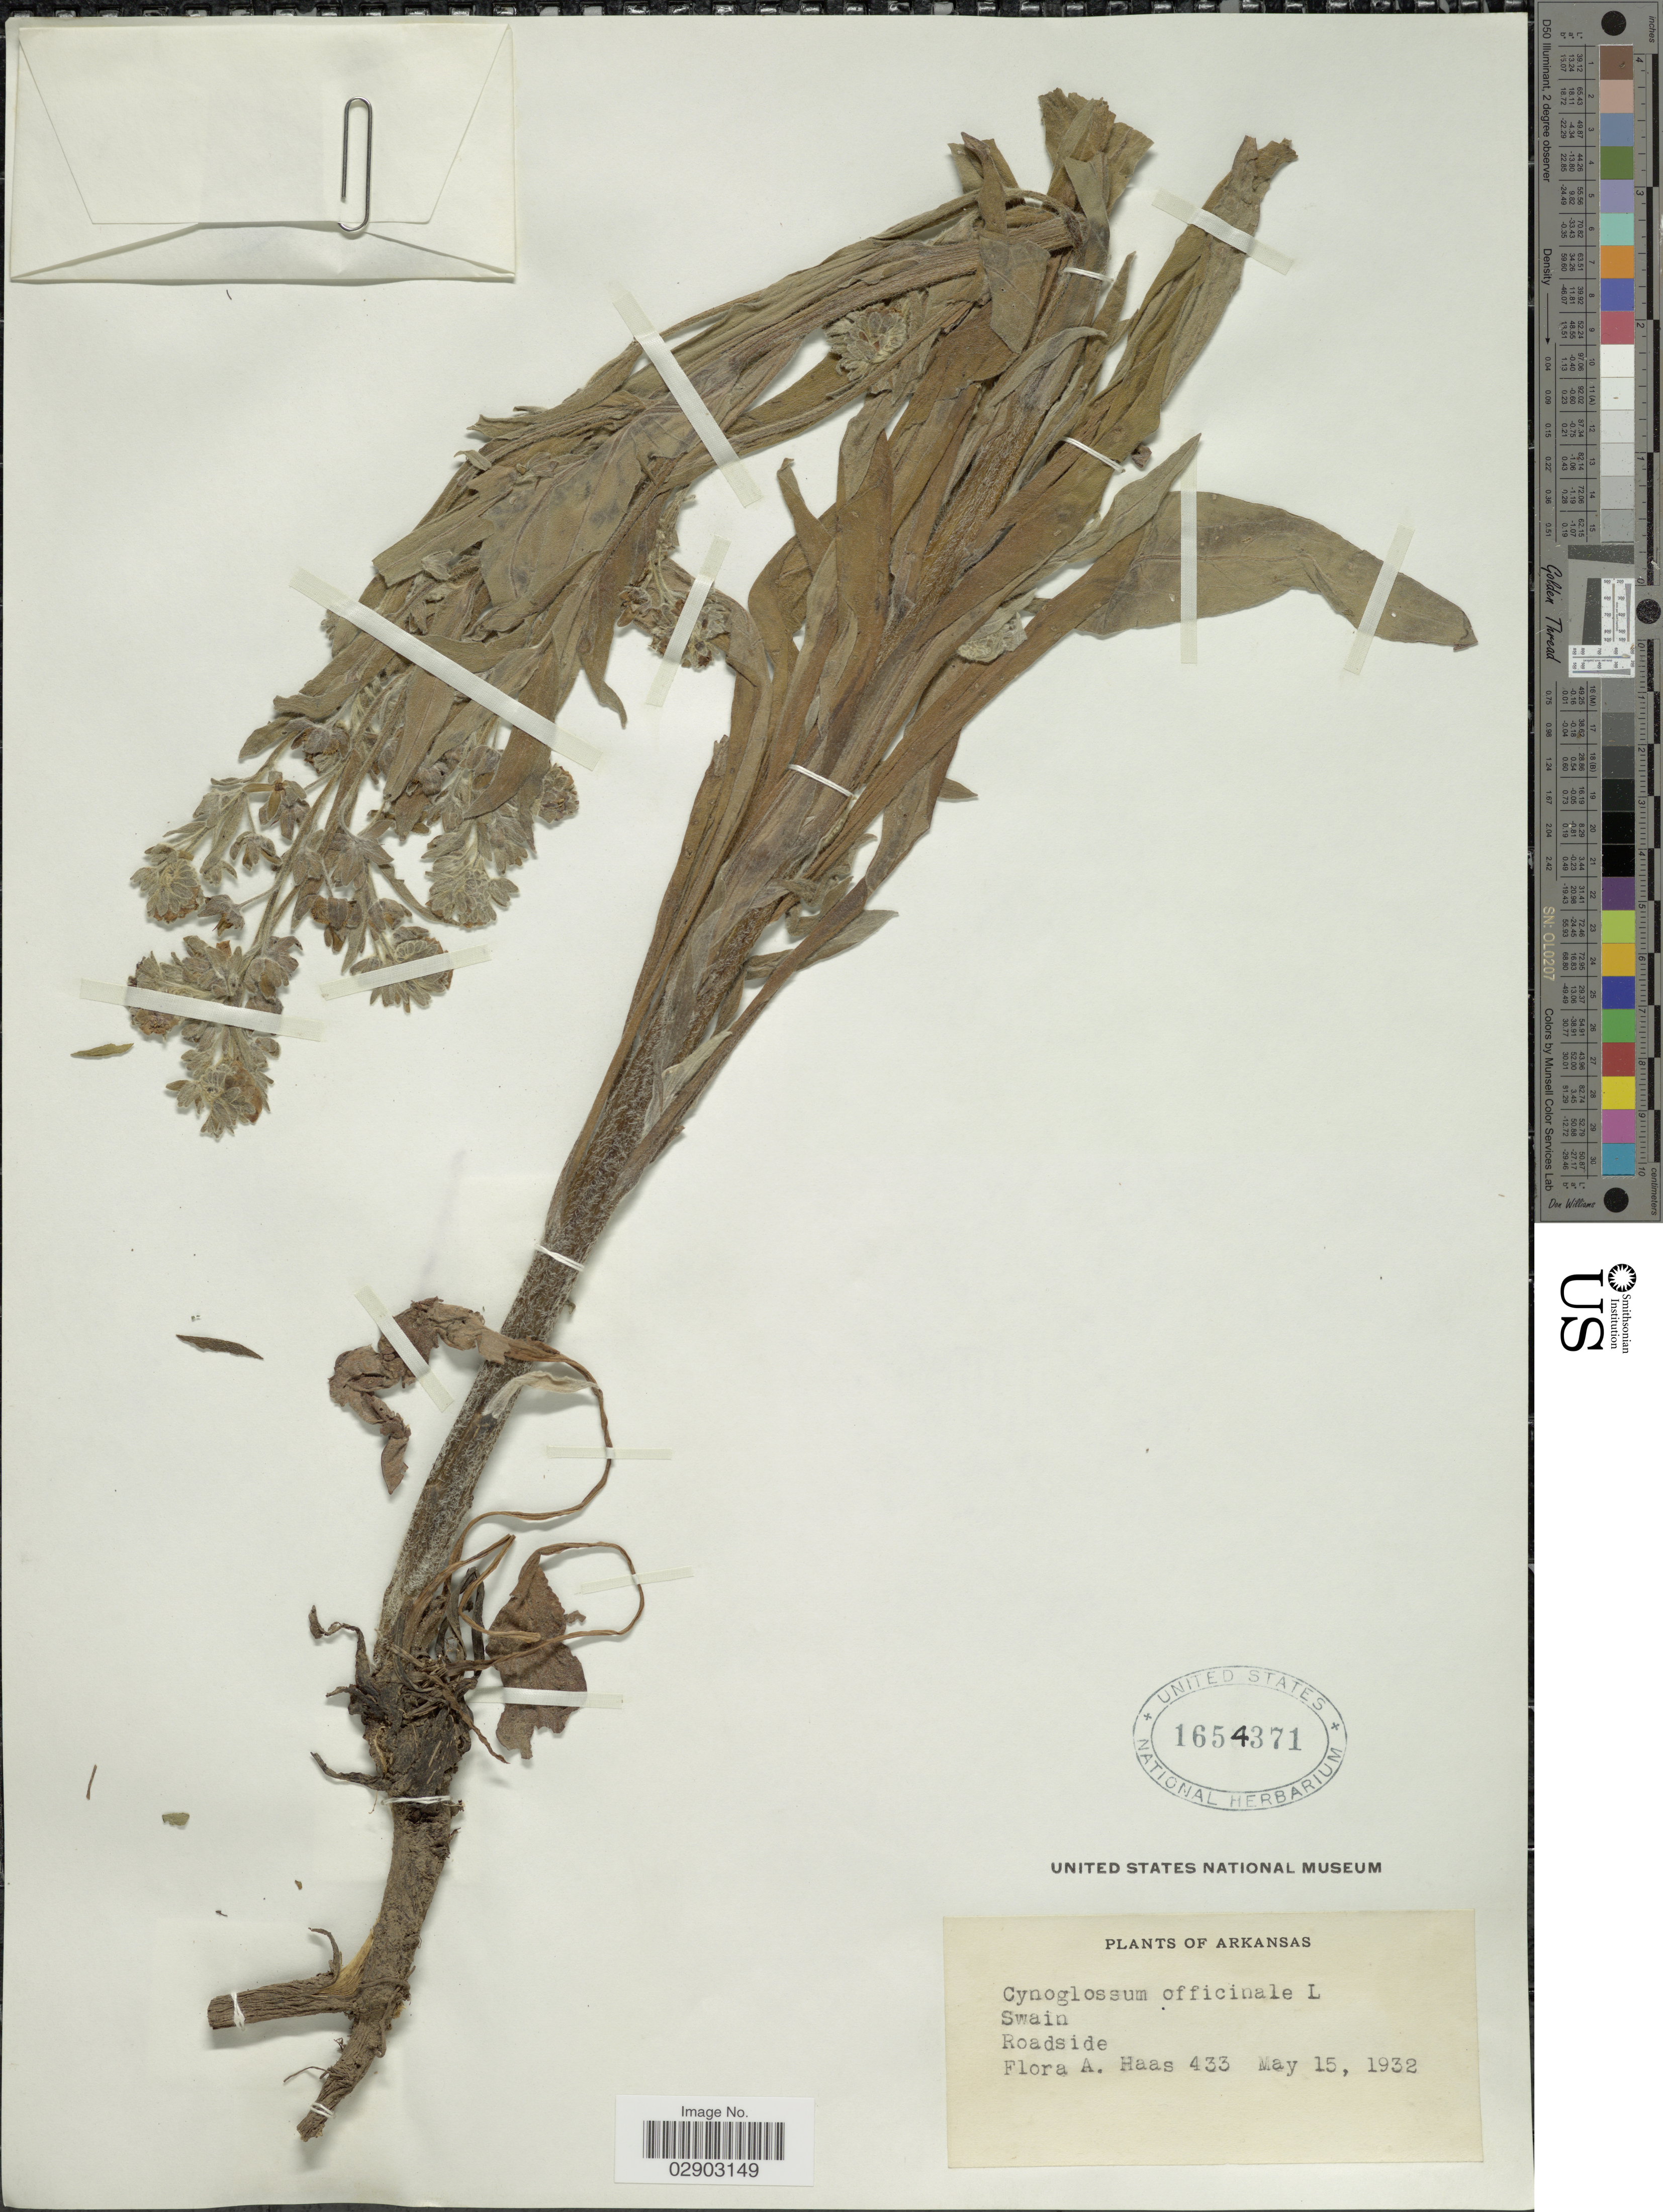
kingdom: Plantae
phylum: Tracheophyta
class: Magnoliopsida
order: Boraginales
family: Boraginaceae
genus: Cynoglossum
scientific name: Cynoglossum officinale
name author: L.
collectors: F. A. Haas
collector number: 433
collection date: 1932-05-15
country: United States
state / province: Arkansas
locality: Swain.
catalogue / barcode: US 1654371